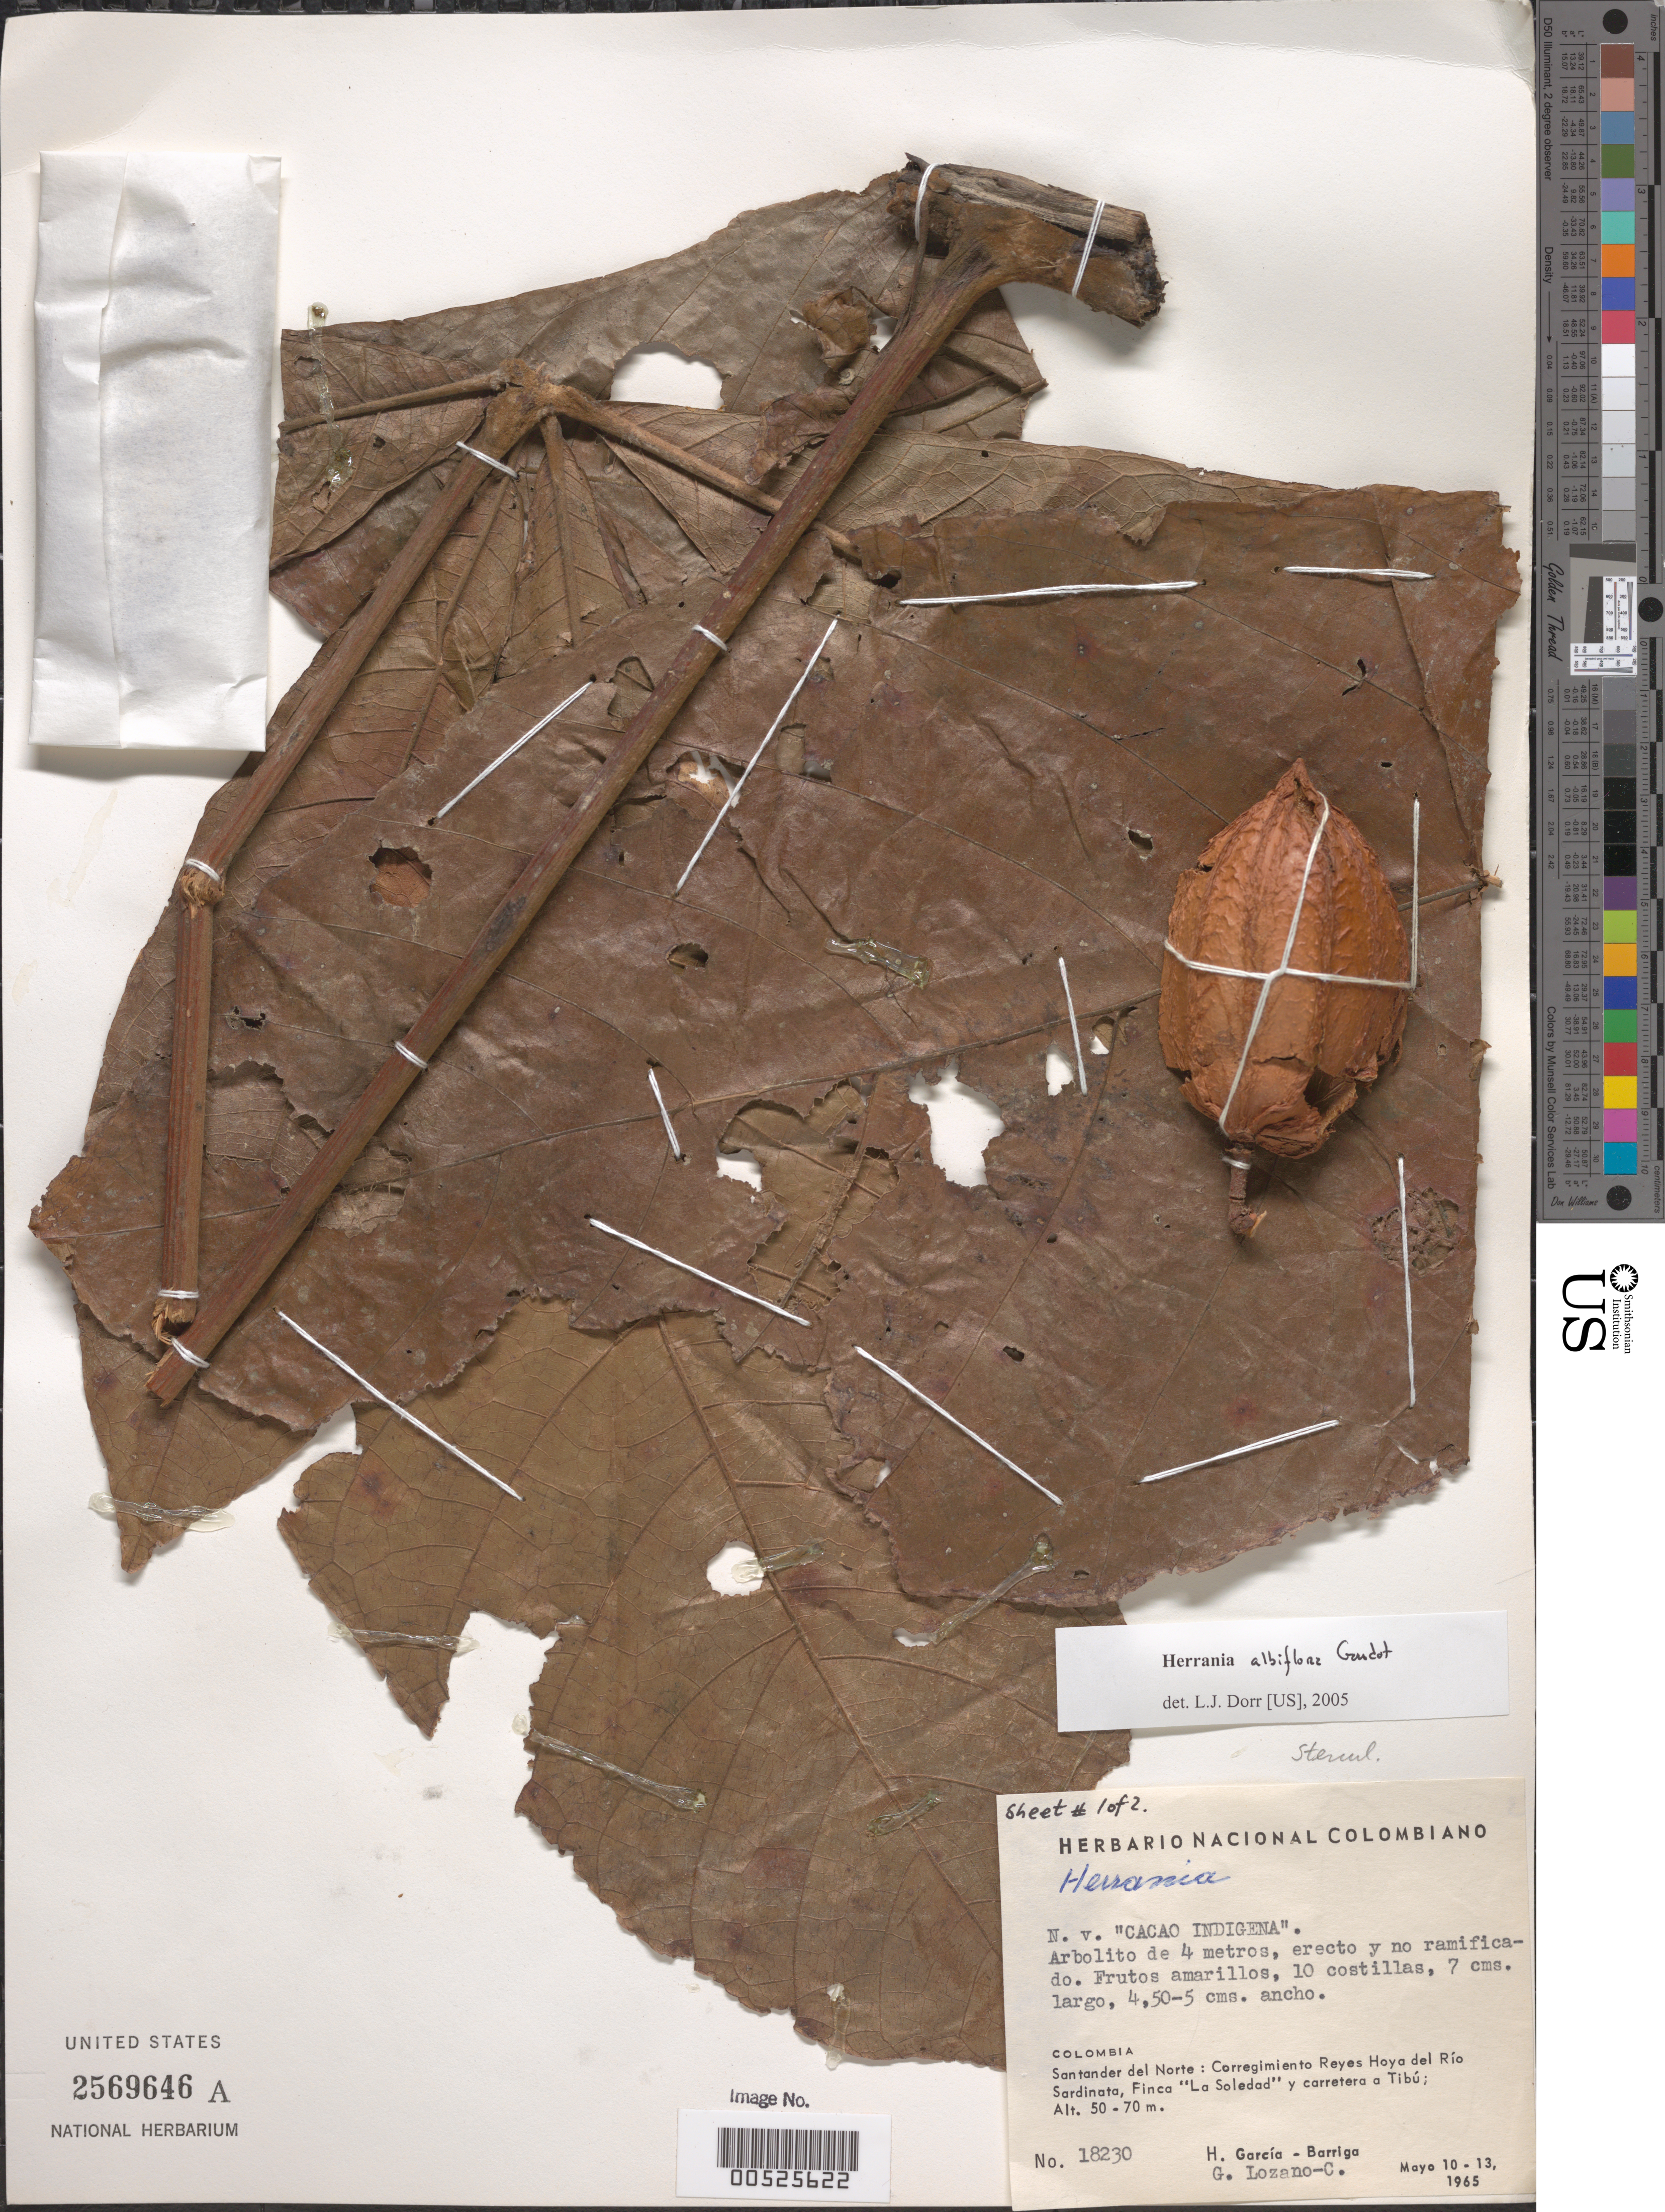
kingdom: Plantae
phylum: Tracheophyta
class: Magnoliopsida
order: Malvales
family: Malvaceae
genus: Theobroma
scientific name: Theobroma albiflorum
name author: (Goudot) De Wild.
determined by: Dorr, L. J., (BOT), Smithsonian Institution - National Museum of Natural History (UNITED STATES)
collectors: H. García Barriga & G. Lozano-Contreras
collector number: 18230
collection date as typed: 10 May 1965 to 13 May 1965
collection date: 1965-05-10/1965-05-13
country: Colombia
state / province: Norte de Santander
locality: Corregimiento Reyes Hoya del Río Sardinata, Finca "La Soledad" y Carretera a Tibú.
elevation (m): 50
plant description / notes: Common name: Cacao indigena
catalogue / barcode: US 2569646A